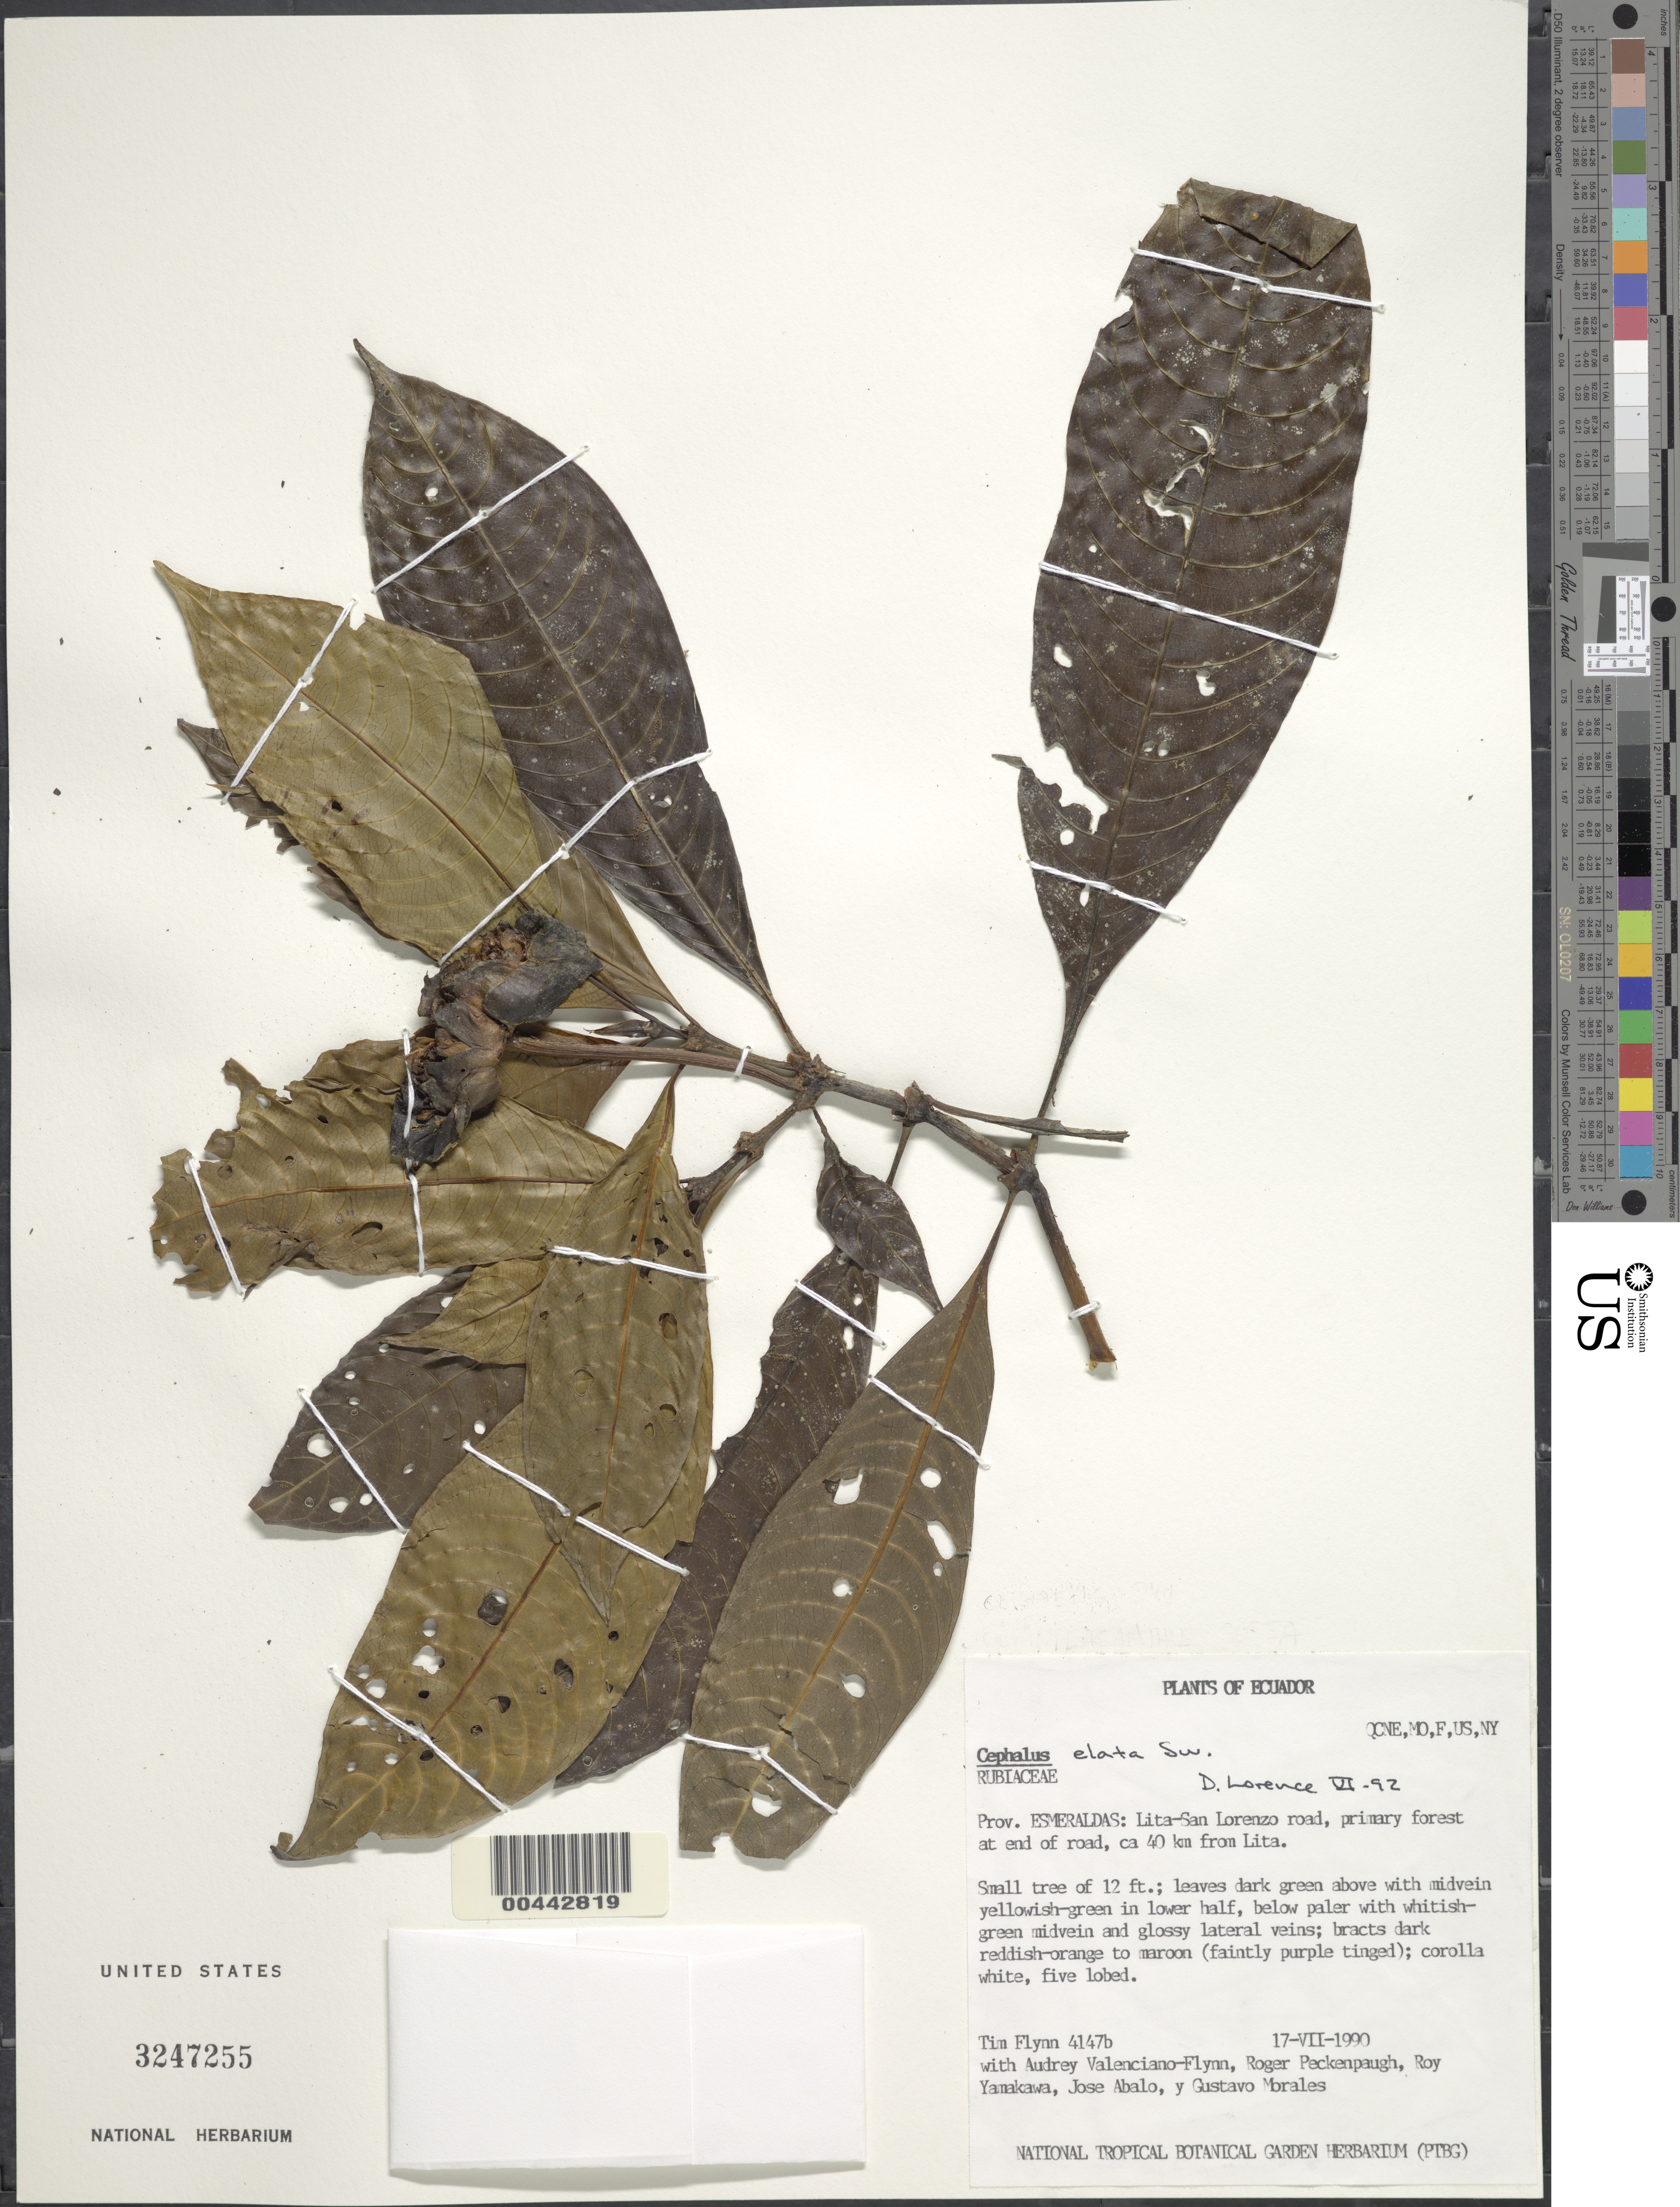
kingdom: Plantae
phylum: Tracheophyta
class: Magnoliopsida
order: Gentianales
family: Rubiaceae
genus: Psychotria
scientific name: Psychotria elata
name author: (Sw.) Hammel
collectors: T. Flynn, A. V. Flynn, R. Peckenpaugh, R. Yamakawa & et al.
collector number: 4147b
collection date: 1990-07-17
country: Ecuador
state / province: Esmeraldas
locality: Prov. Esmeraldas: Lita-San Lorenzo road, primary forest at end of road, ca 40 km from Lita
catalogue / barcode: US 3247255